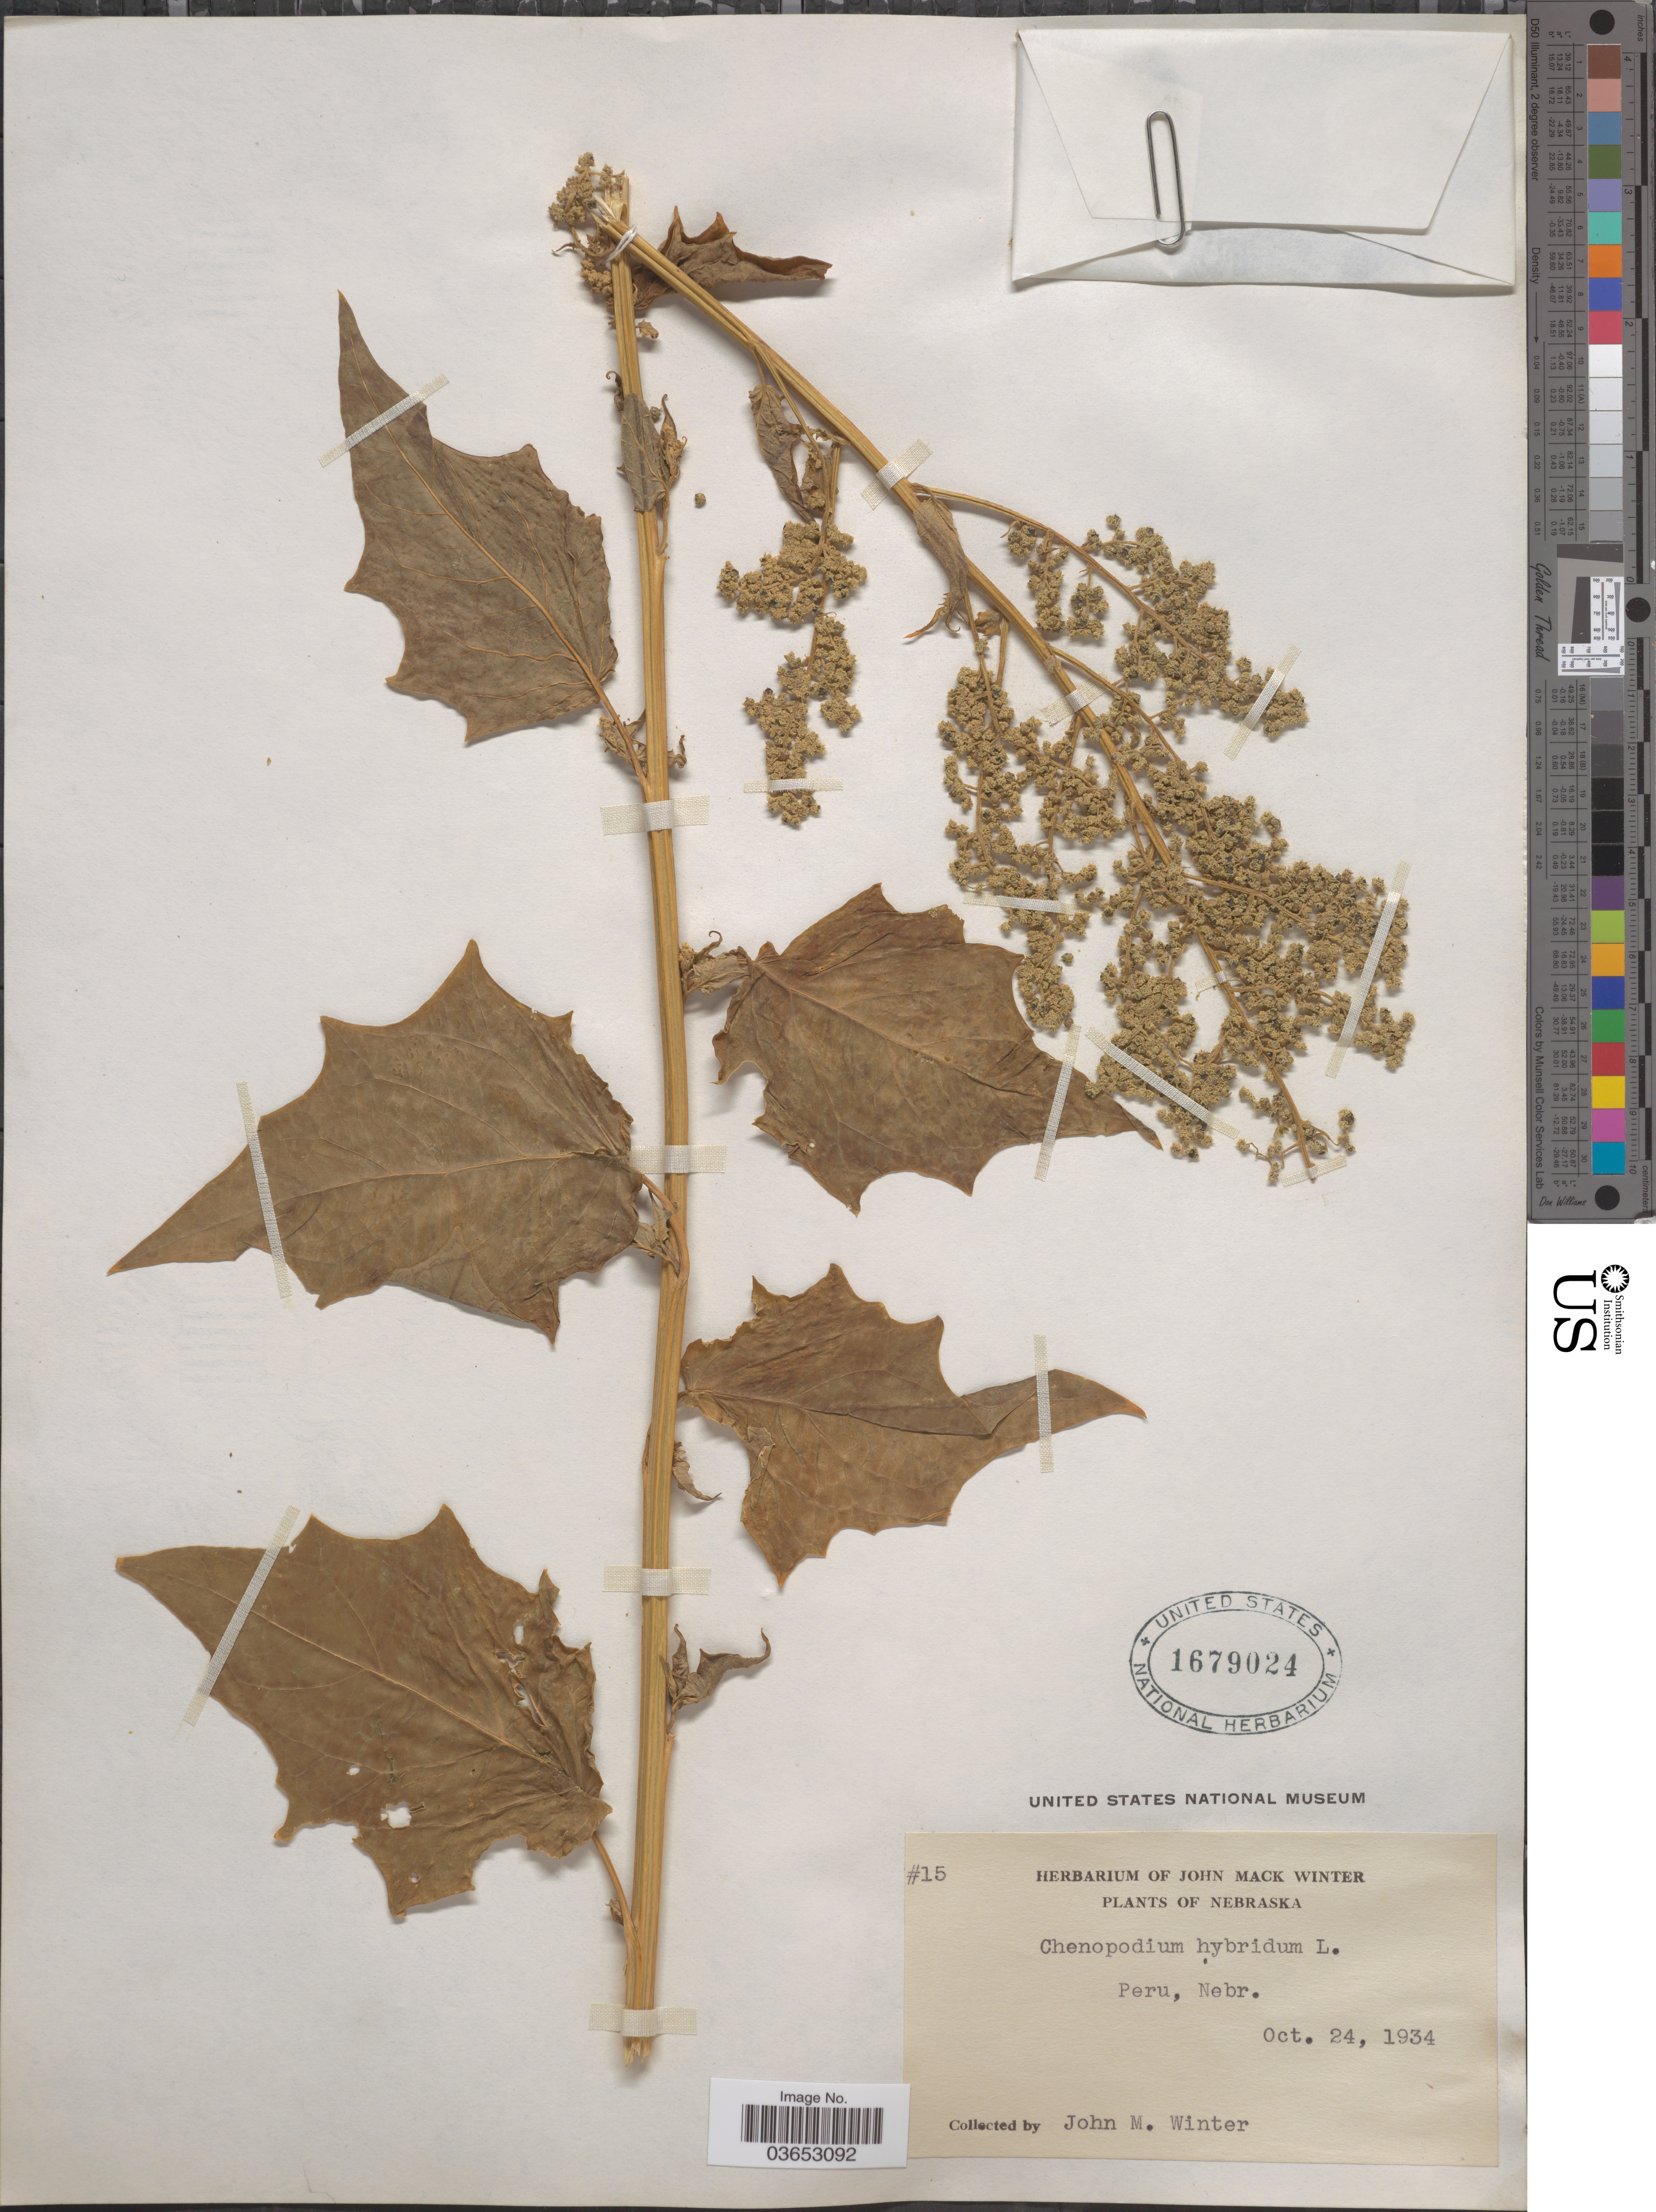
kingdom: Plantae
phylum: Tracheophyta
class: Magnoliopsida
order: Caryophyllales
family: Amaranthaceae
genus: Chenopodium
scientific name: Chenopodium gigantospermum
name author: Aellen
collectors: J. M. Winter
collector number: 15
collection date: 1934-10-24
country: United States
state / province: Nebraska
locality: Peru.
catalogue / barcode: US 1679024